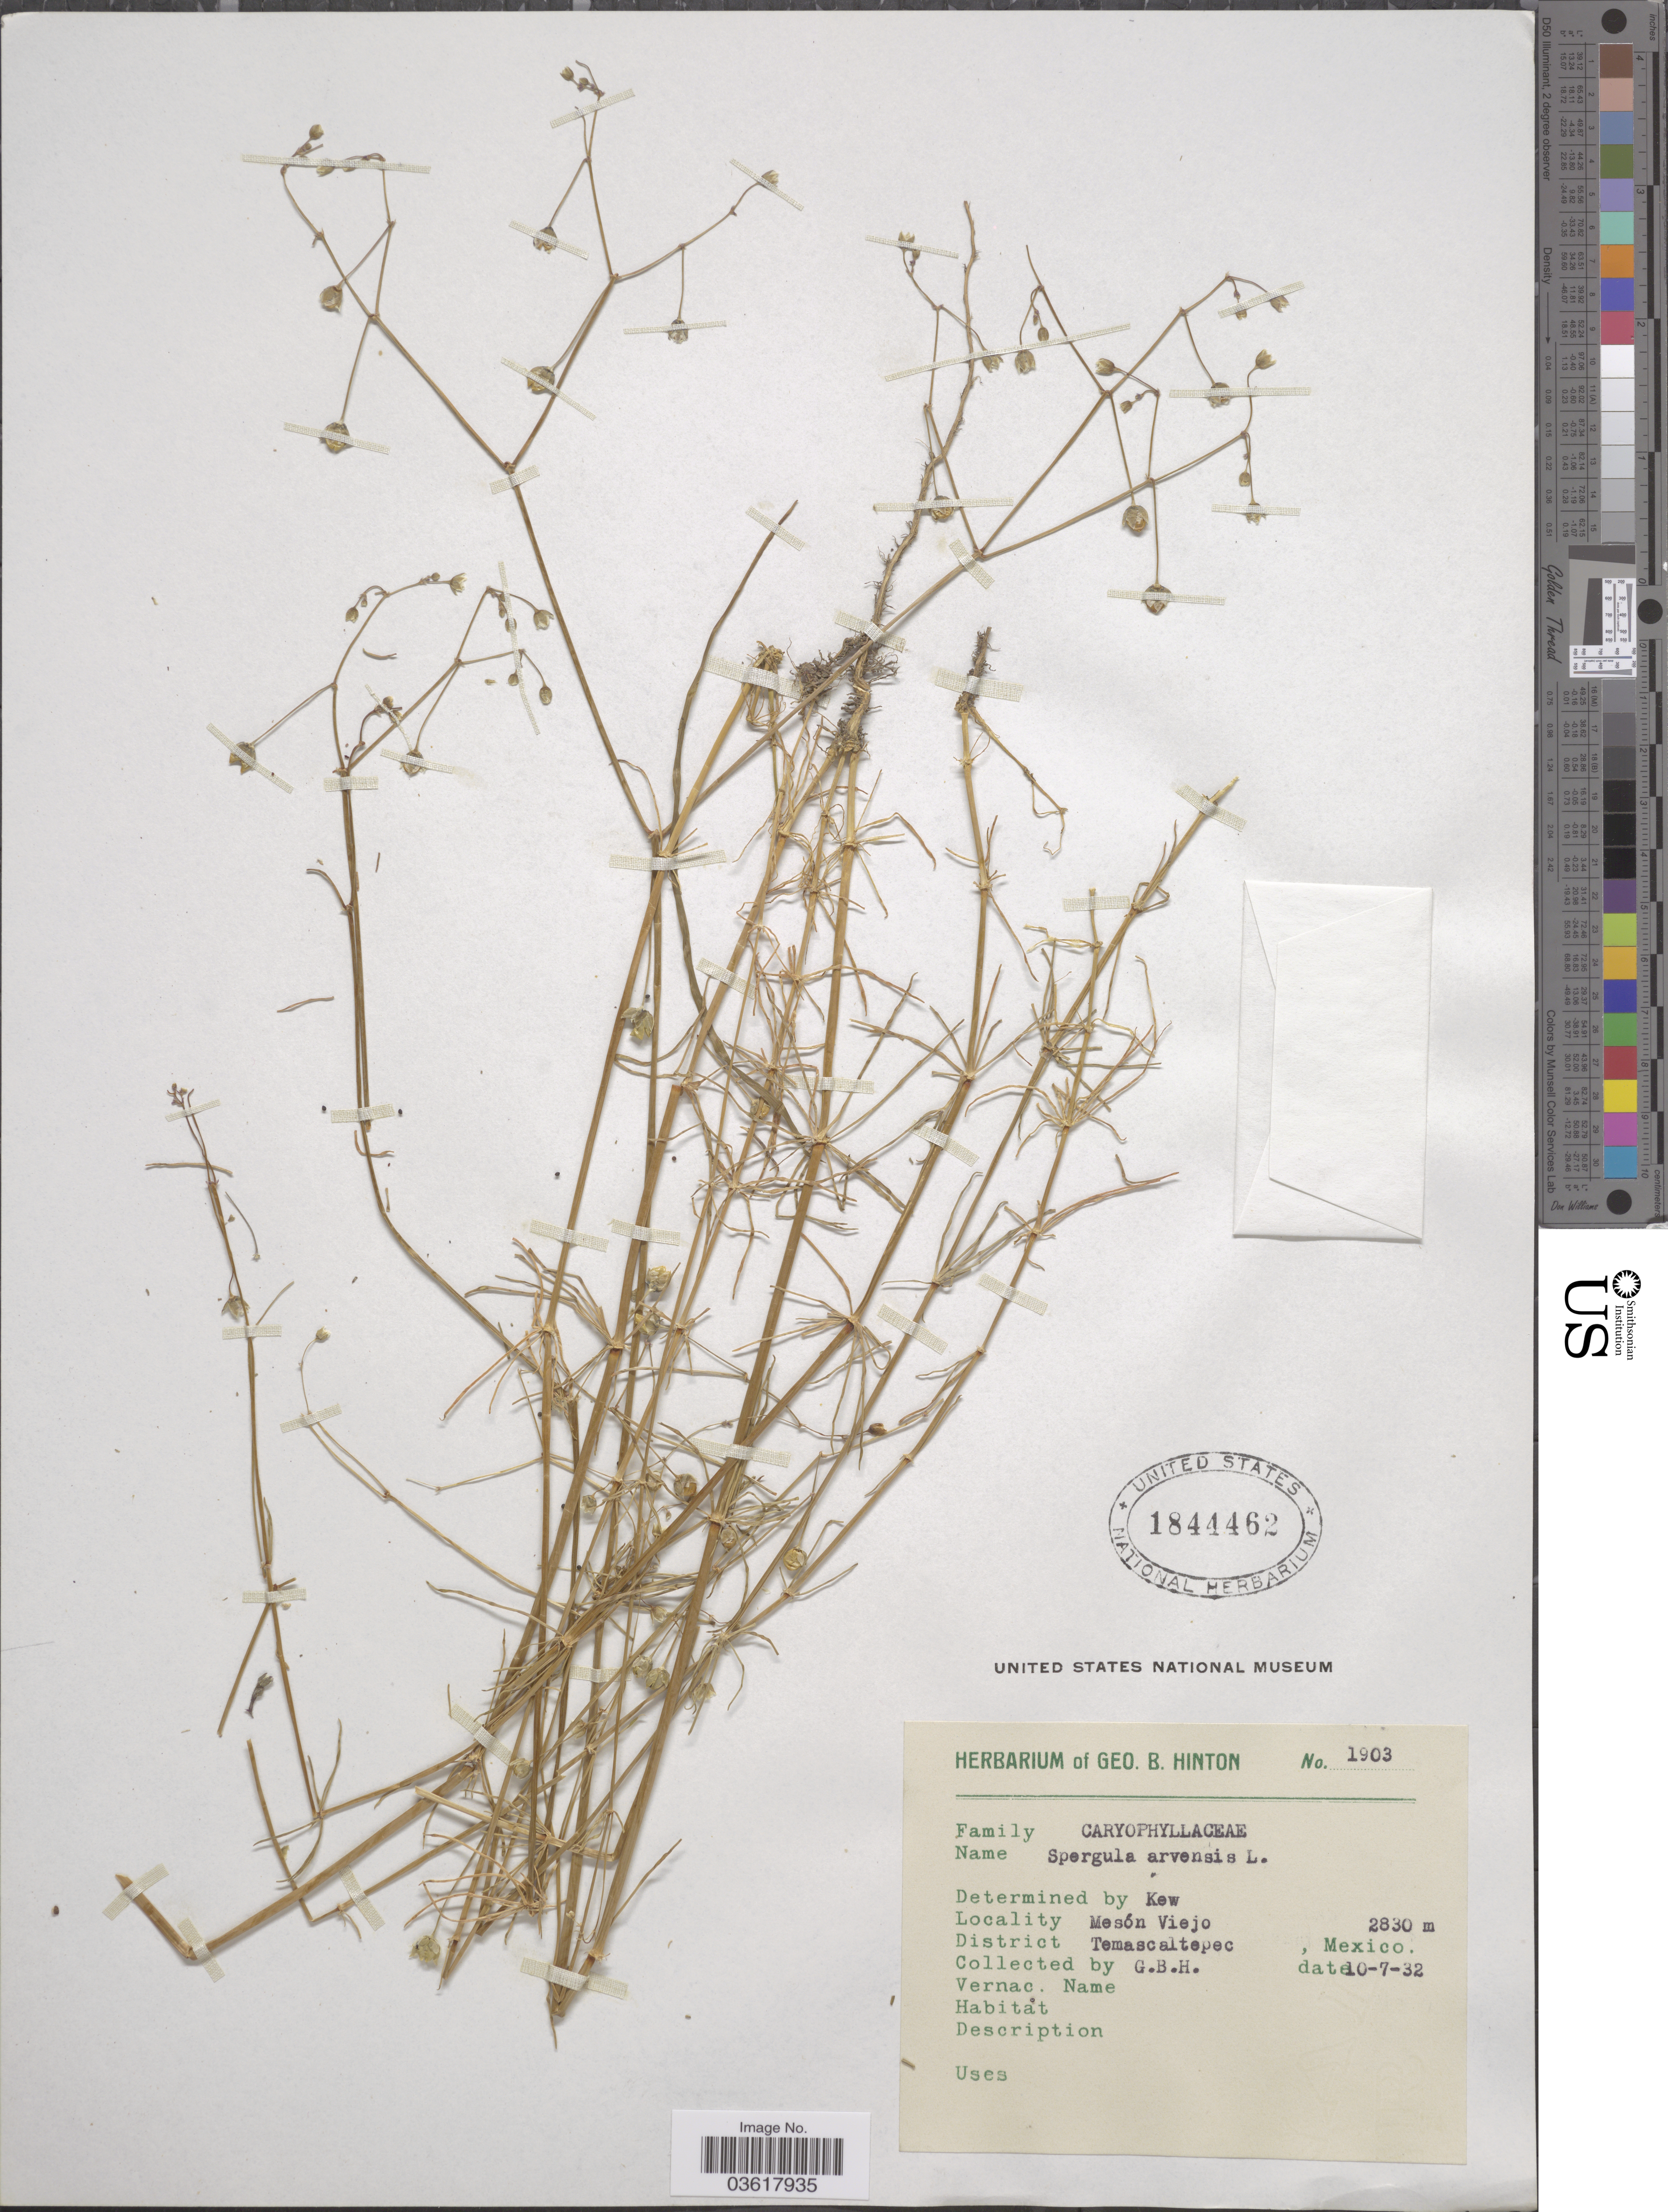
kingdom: Plantae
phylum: Tracheophyta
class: Magnoliopsida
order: Caryophyllales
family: Caryophyllaceae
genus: Spergula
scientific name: Spergula arvensis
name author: L.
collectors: G. B. Hinton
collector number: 1903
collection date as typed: Transcribed d/m/y: 7/10/32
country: Mexico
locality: Mesón Viejo. District Temascaltepec.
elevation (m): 2830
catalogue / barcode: US 1844462